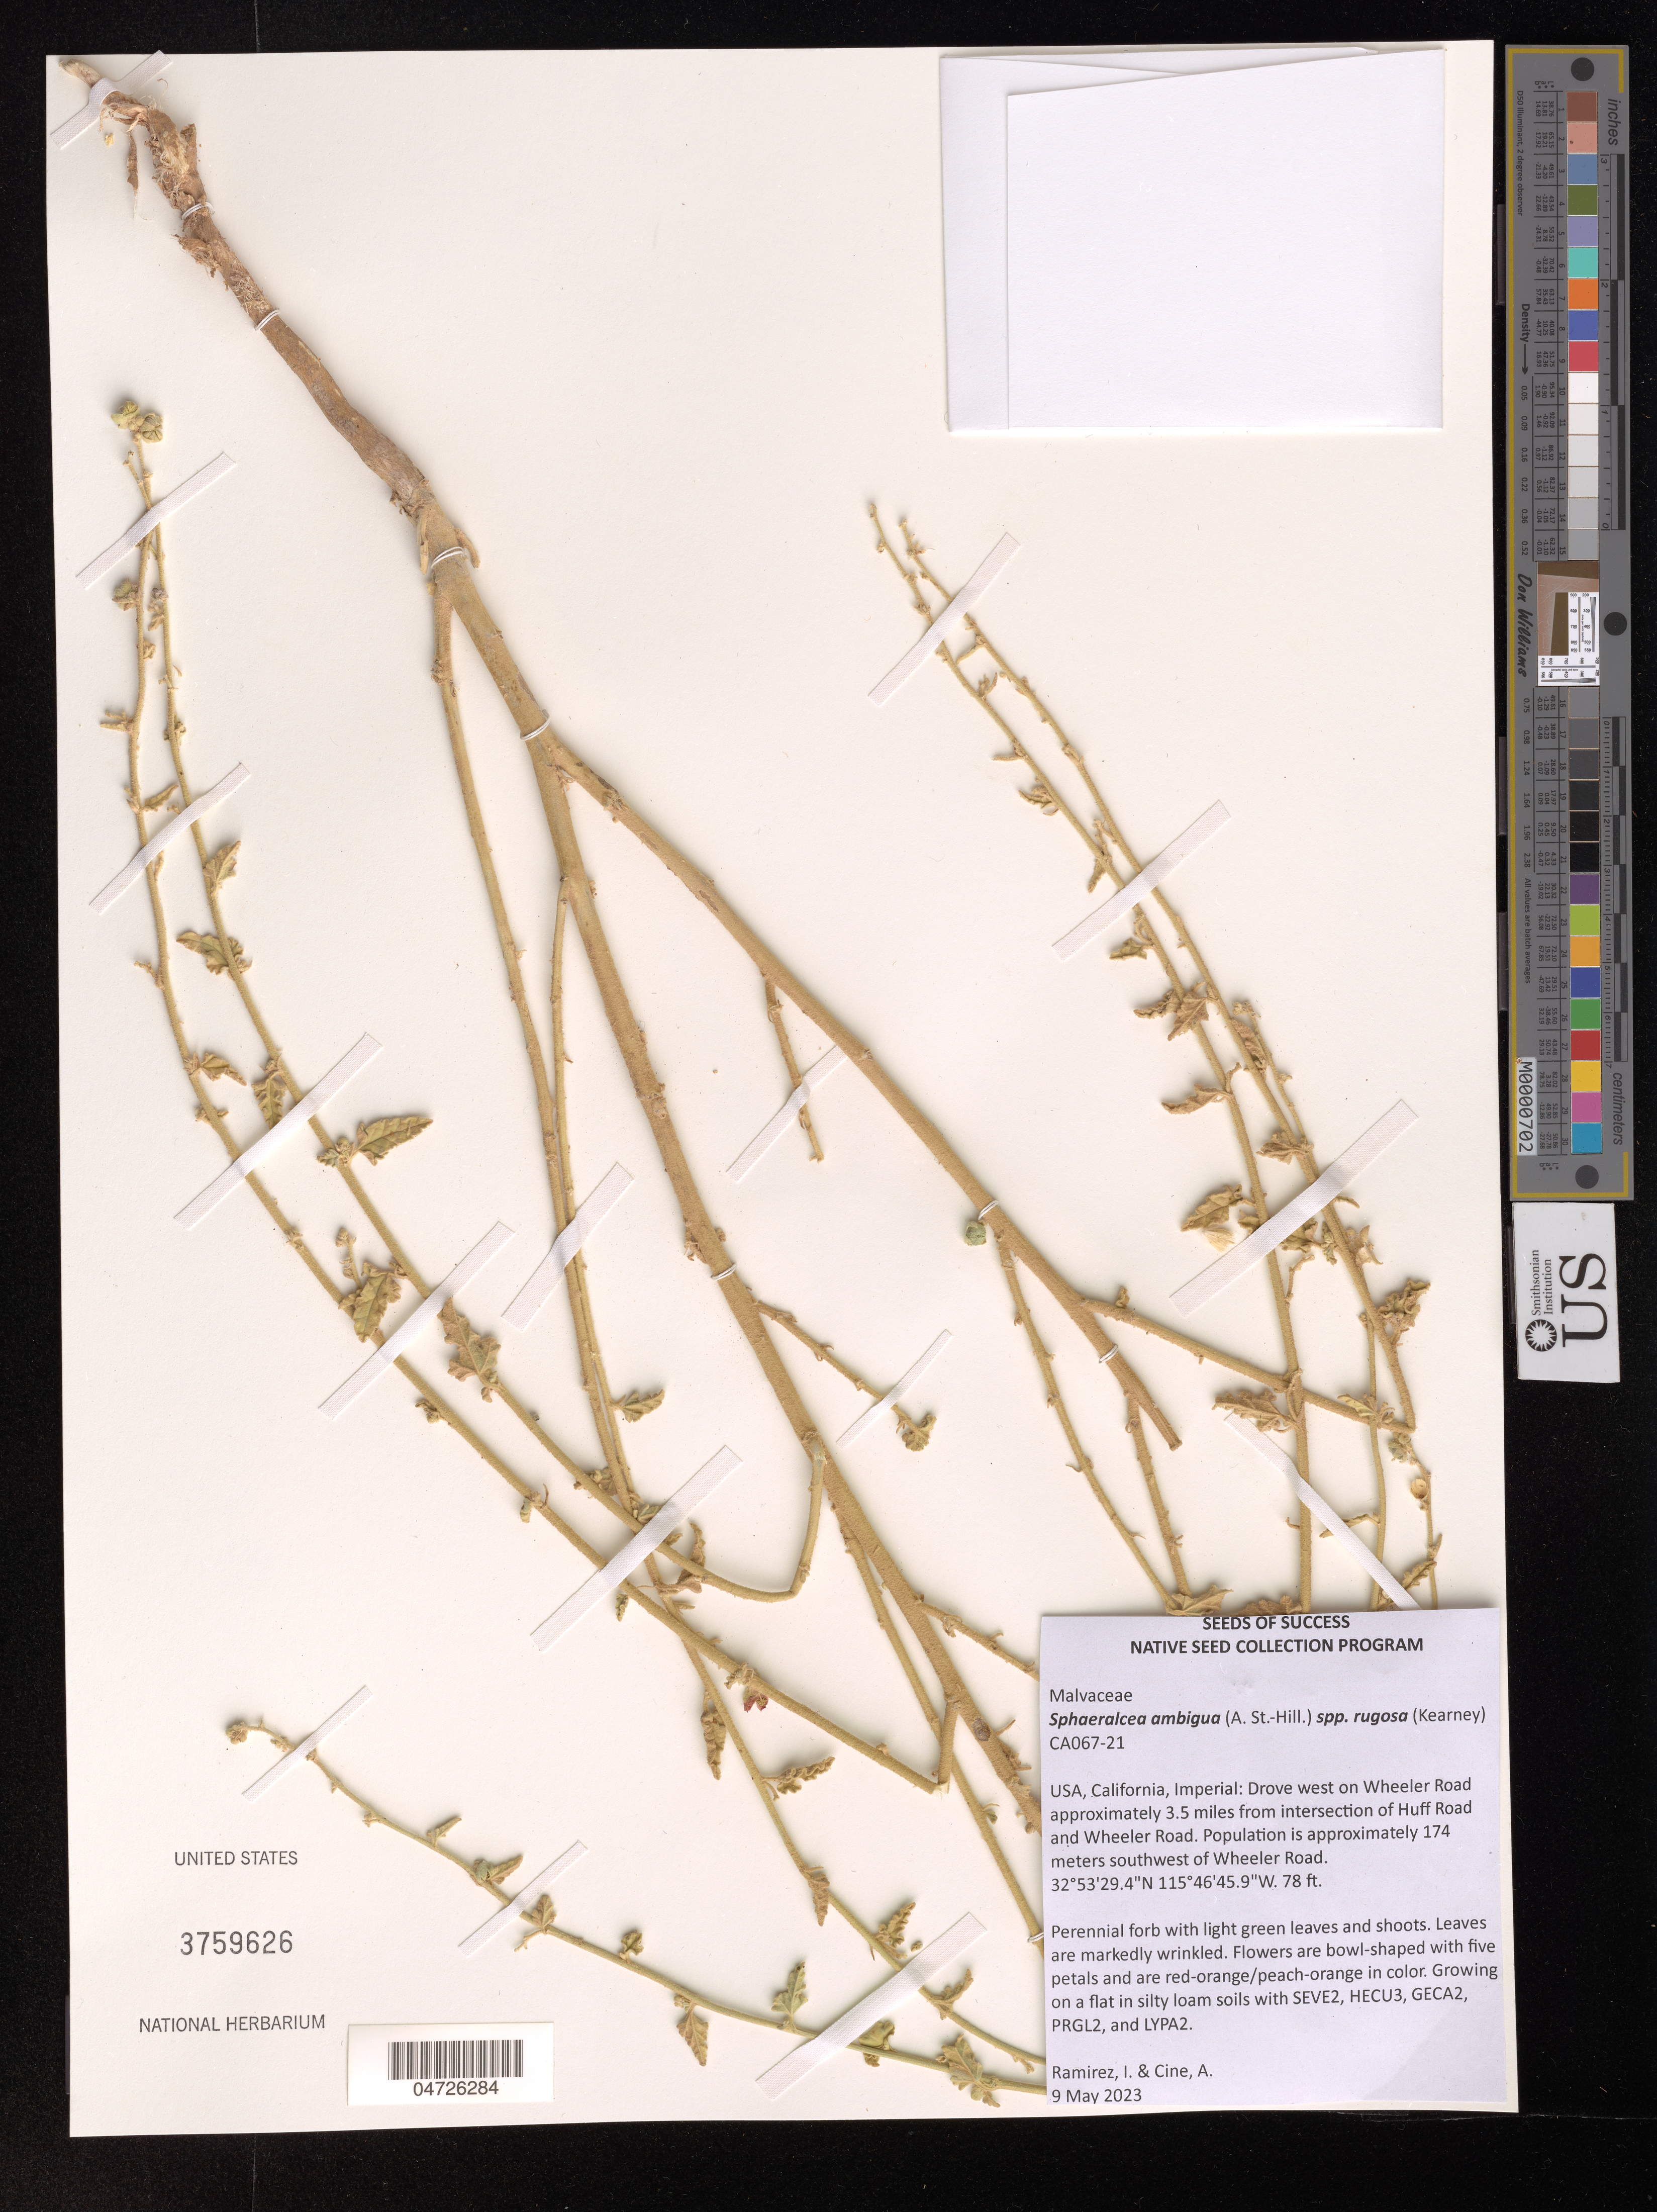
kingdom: Plantae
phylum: Tracheophyta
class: Magnoliopsida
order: Malvales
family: Malvaceae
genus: Sphaeralcea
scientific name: Sphaeralcea ambigua subsp. rugosa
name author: Kearney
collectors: I. Ramírez M. & A. Cine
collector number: CA067-21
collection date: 2023-05-09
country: United States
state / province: California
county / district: Imperial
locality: Imperial: Drove west on Wheeler Road approximately 3.5 miles from intersection of Huff Road and Wheeler Road. Population is approximately 174 meters southwest of Wheeler Road.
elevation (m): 24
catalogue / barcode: US 3759626